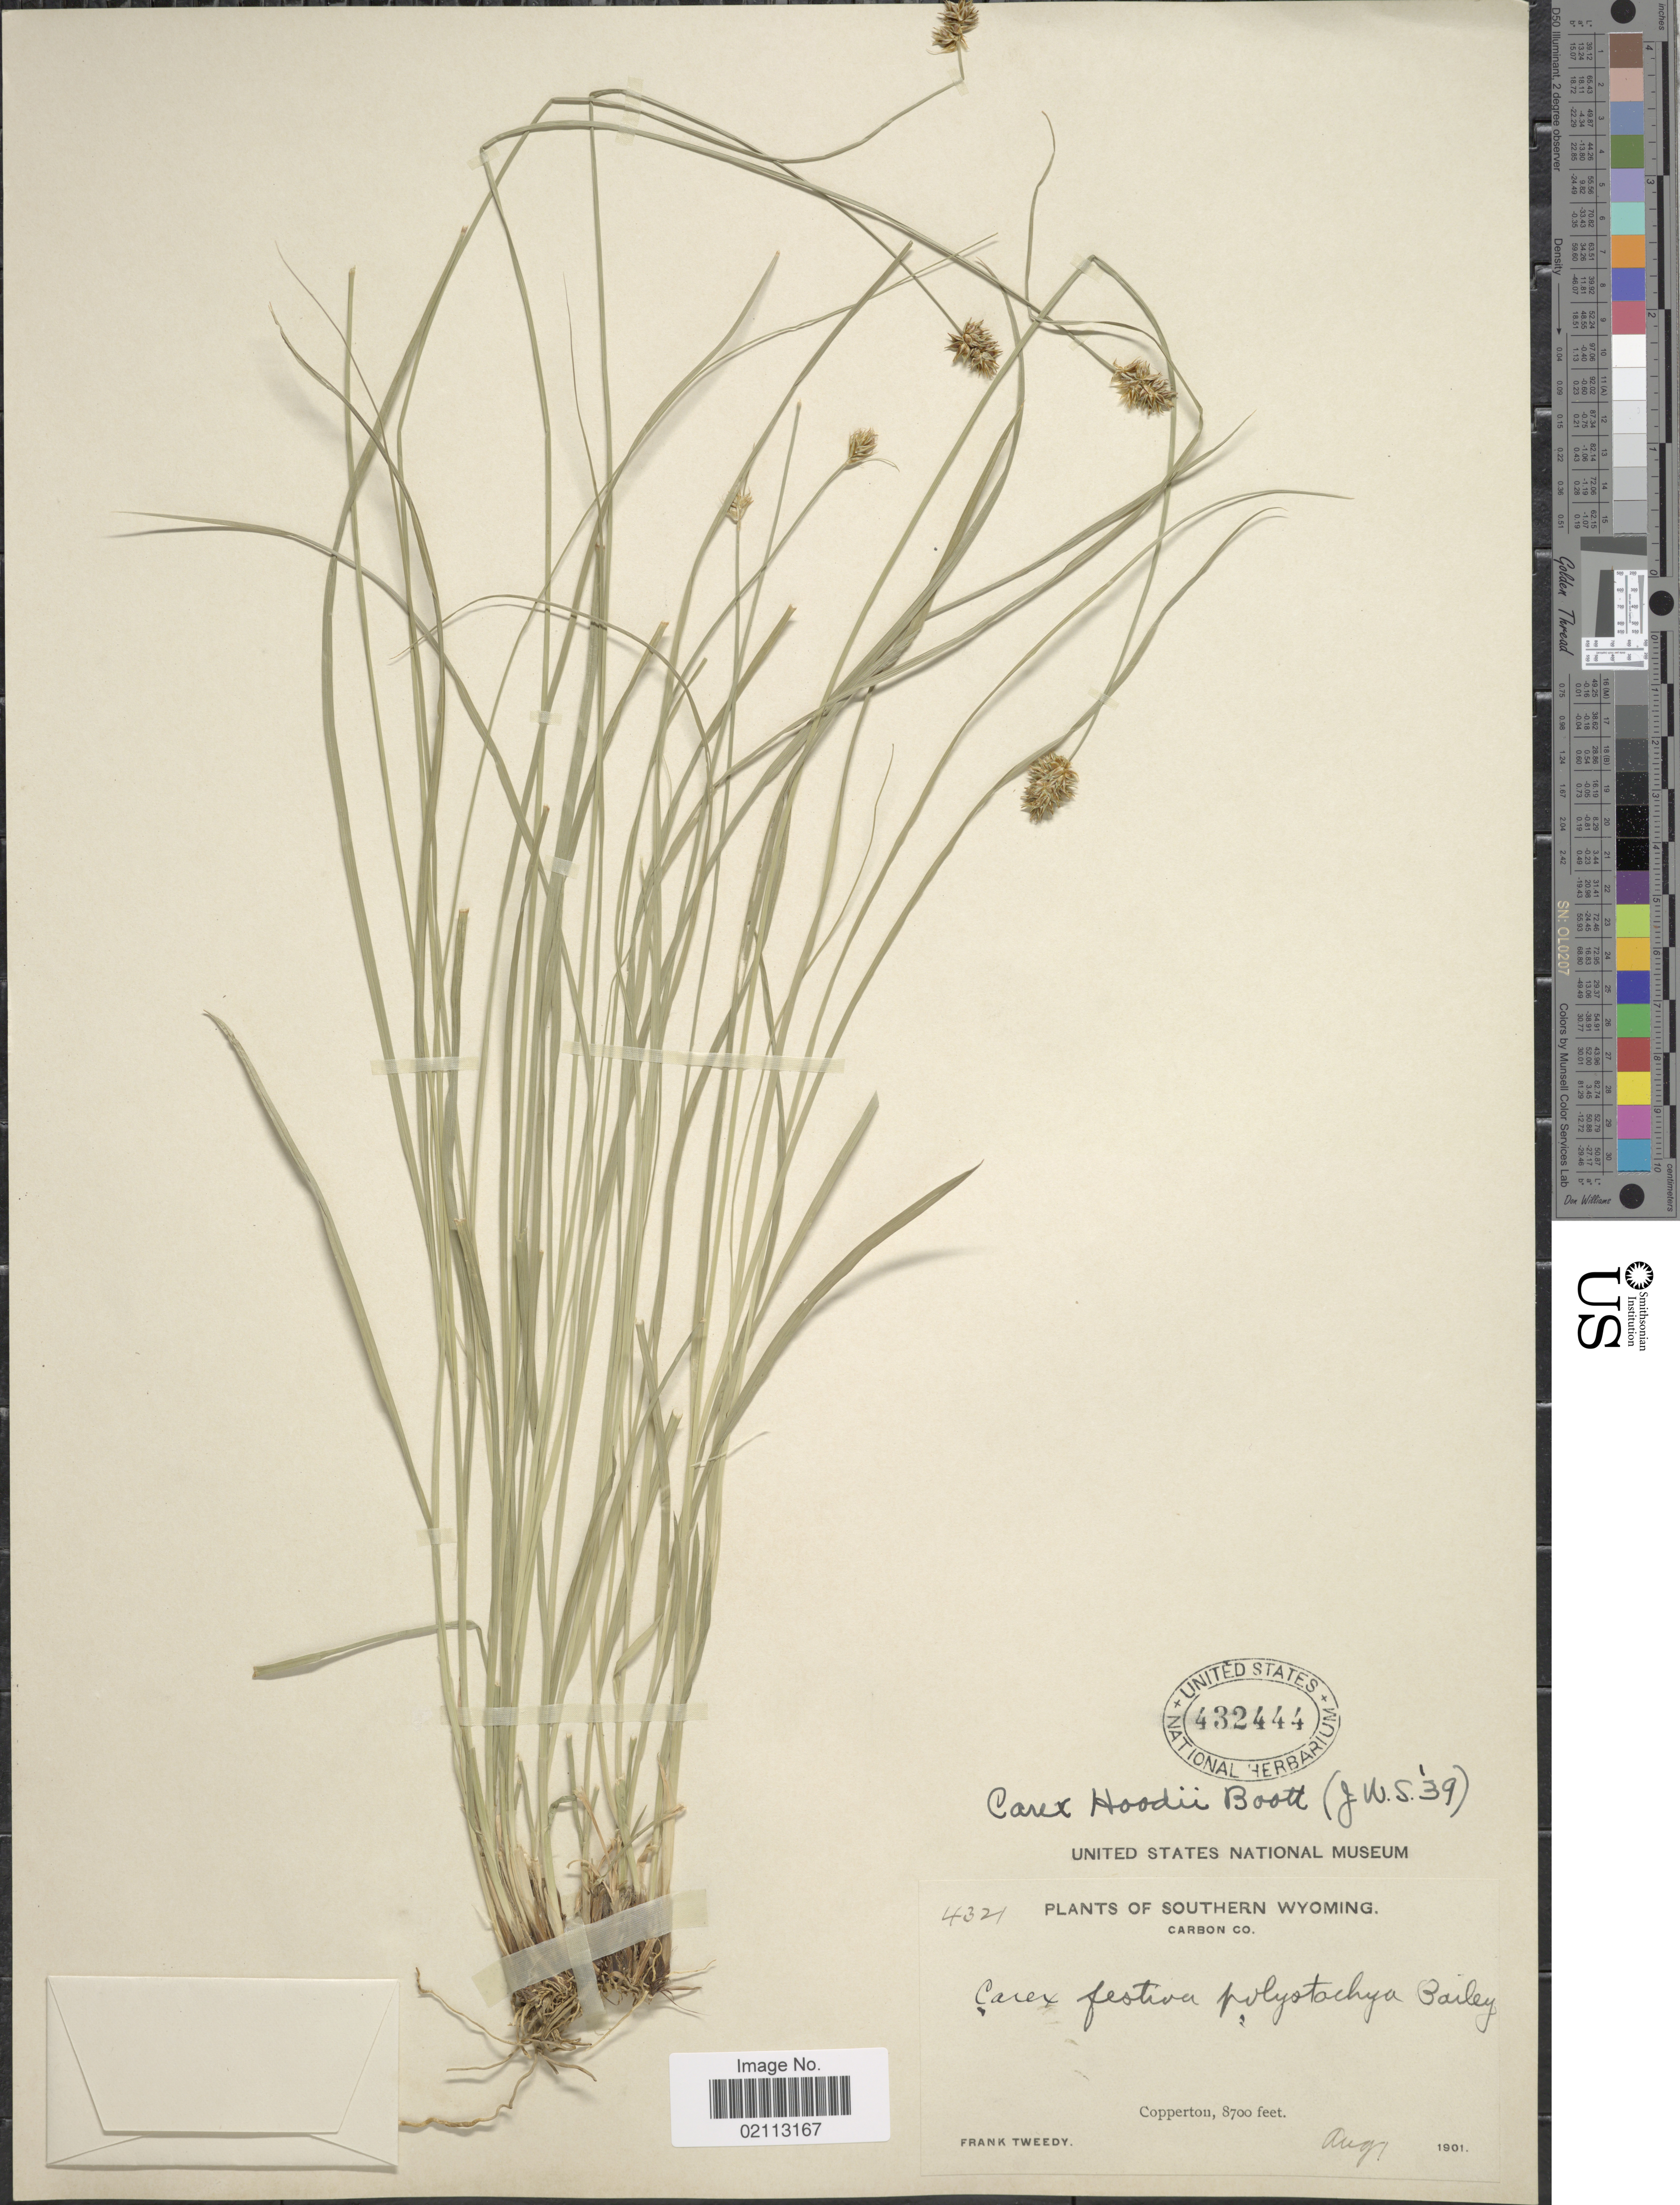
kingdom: Plantae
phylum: Tracheophyta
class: Liliopsida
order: Poales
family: Cyperaceae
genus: Carex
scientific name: Carex hoodii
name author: Boott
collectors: F. Tweedy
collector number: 4321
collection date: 1901-08-01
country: United States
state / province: Wyoming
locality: Southern Wyoming, Carbon Co., Copperton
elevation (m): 2652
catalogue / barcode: US 432444